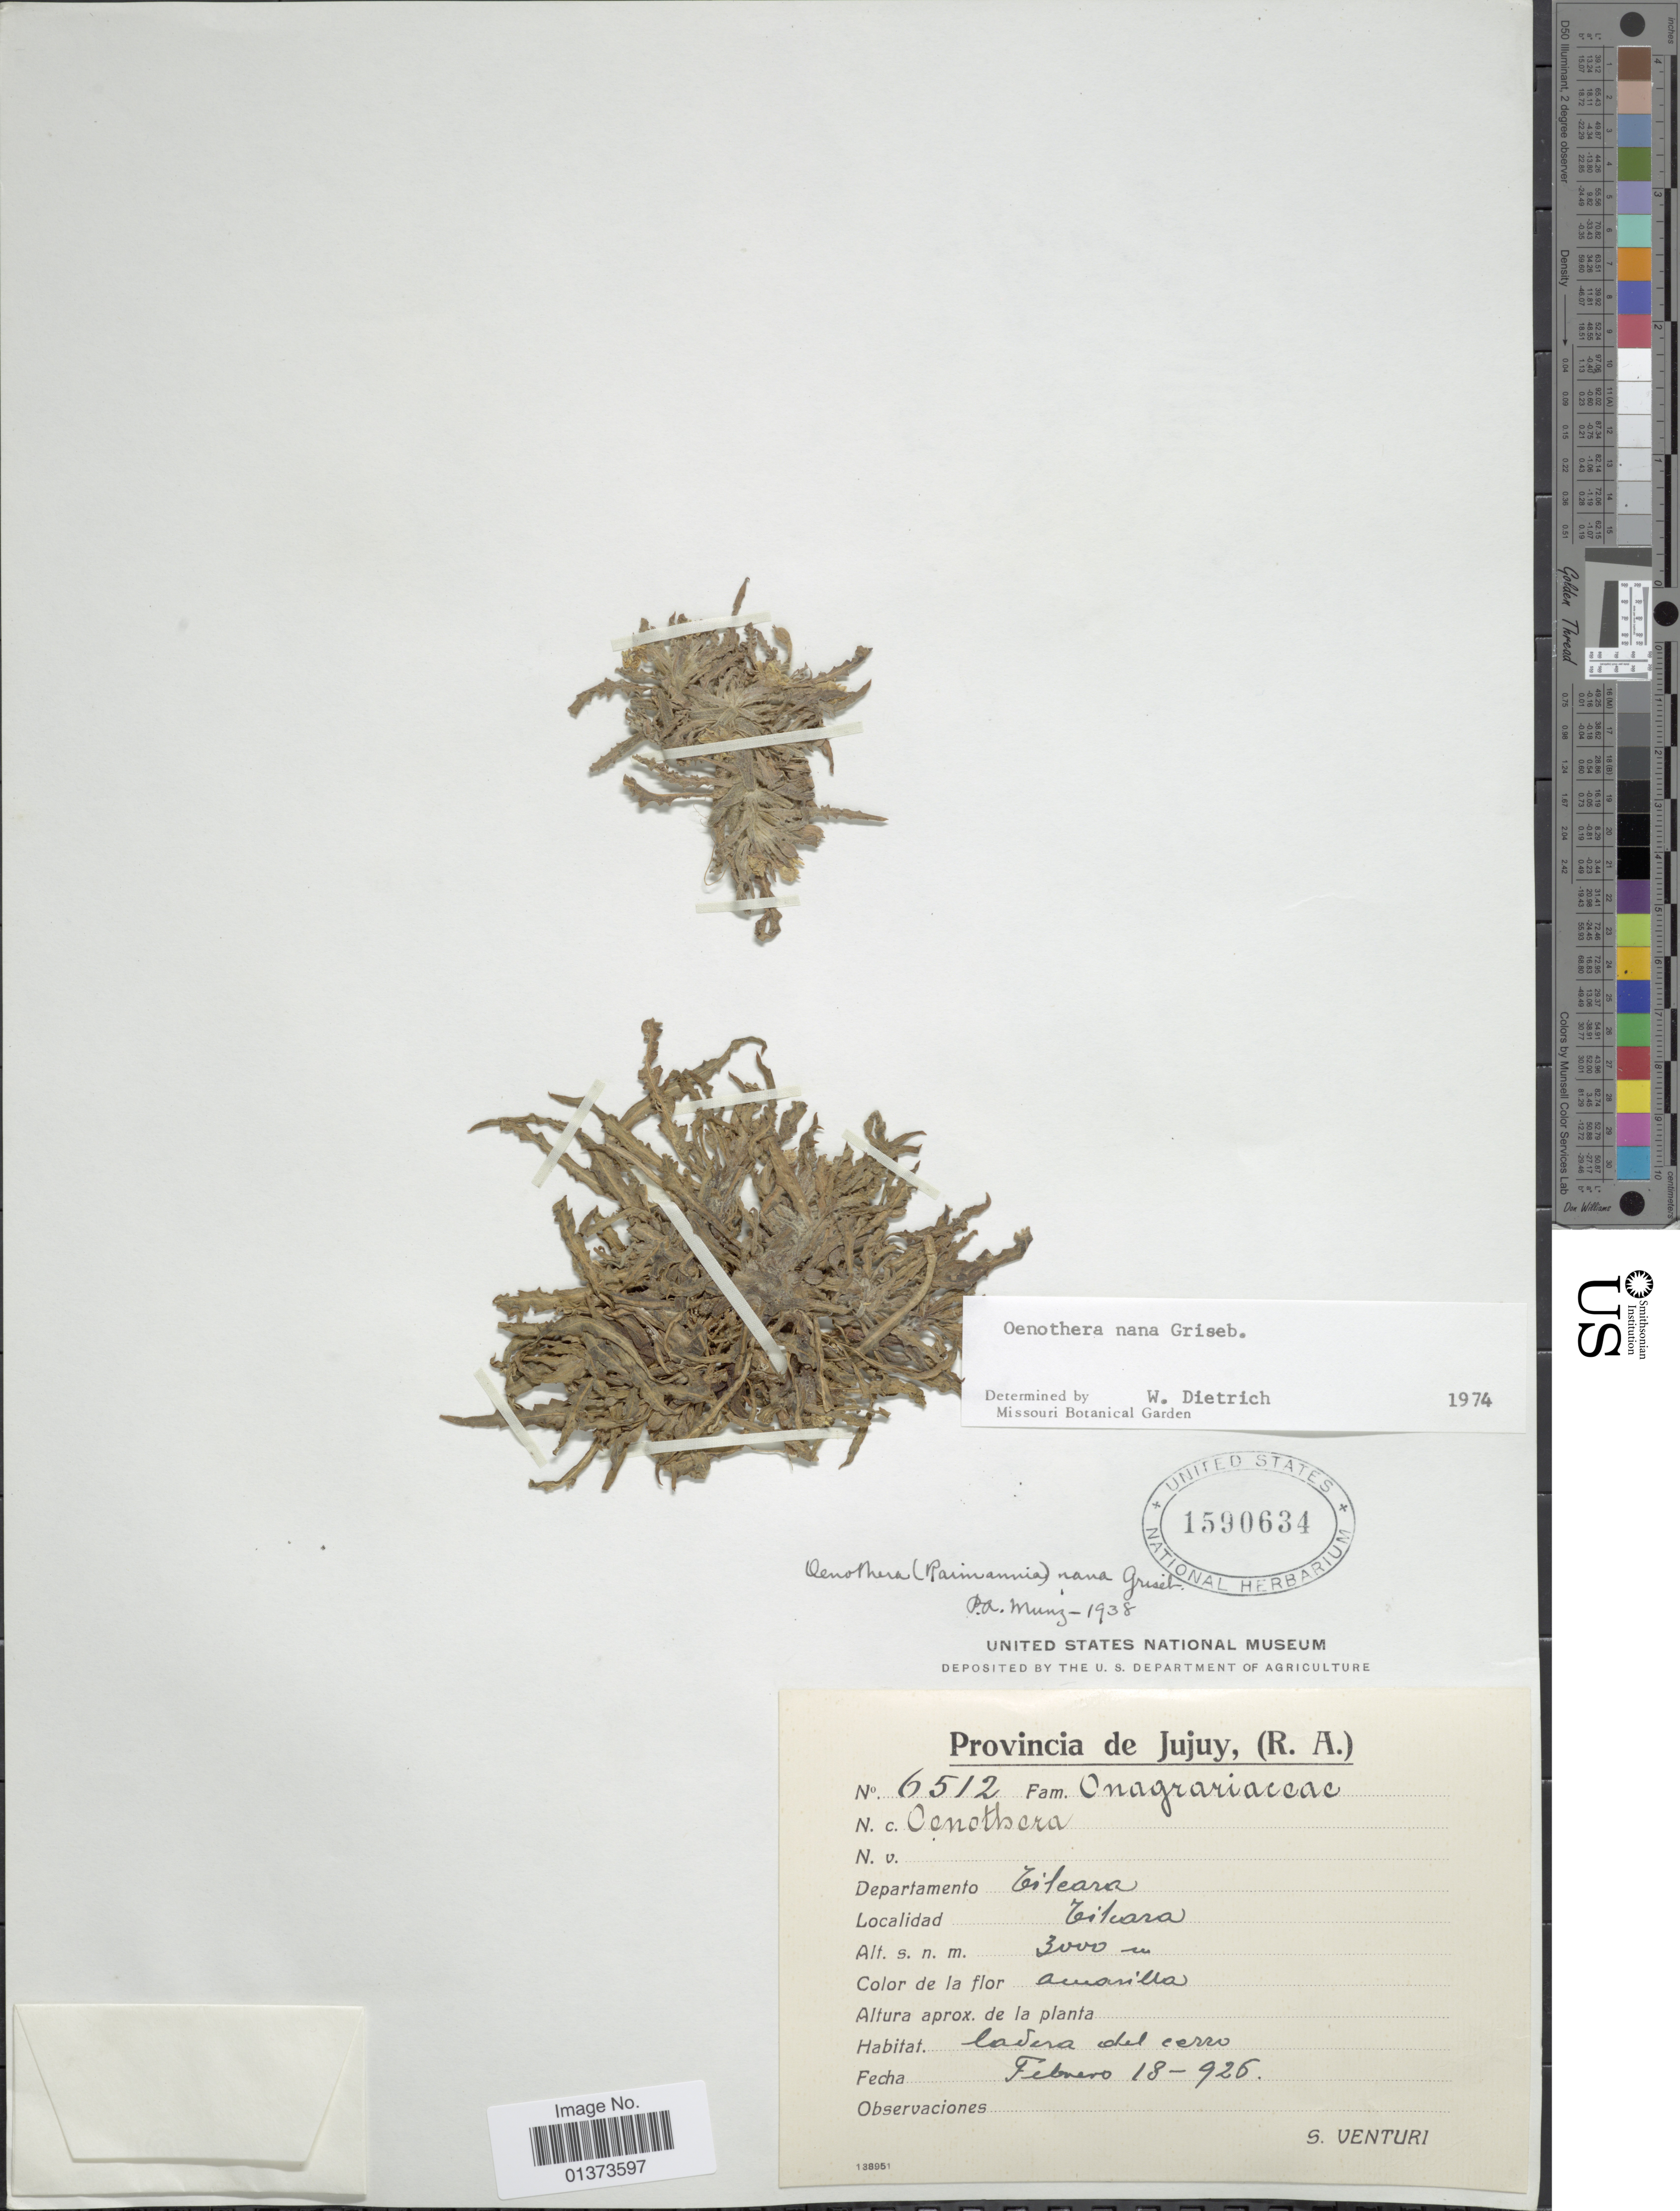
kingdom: Plantae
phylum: Tracheophyta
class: Magnoliopsida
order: Myrtales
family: Onagraceae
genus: Oenothera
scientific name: Oenothera nana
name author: Griseb.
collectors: S. Venturi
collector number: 6512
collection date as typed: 926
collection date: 1926-02-18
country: Argentina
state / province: Jujuy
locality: Departamento Citeara, Cilvara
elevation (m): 3000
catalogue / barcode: US 1590634